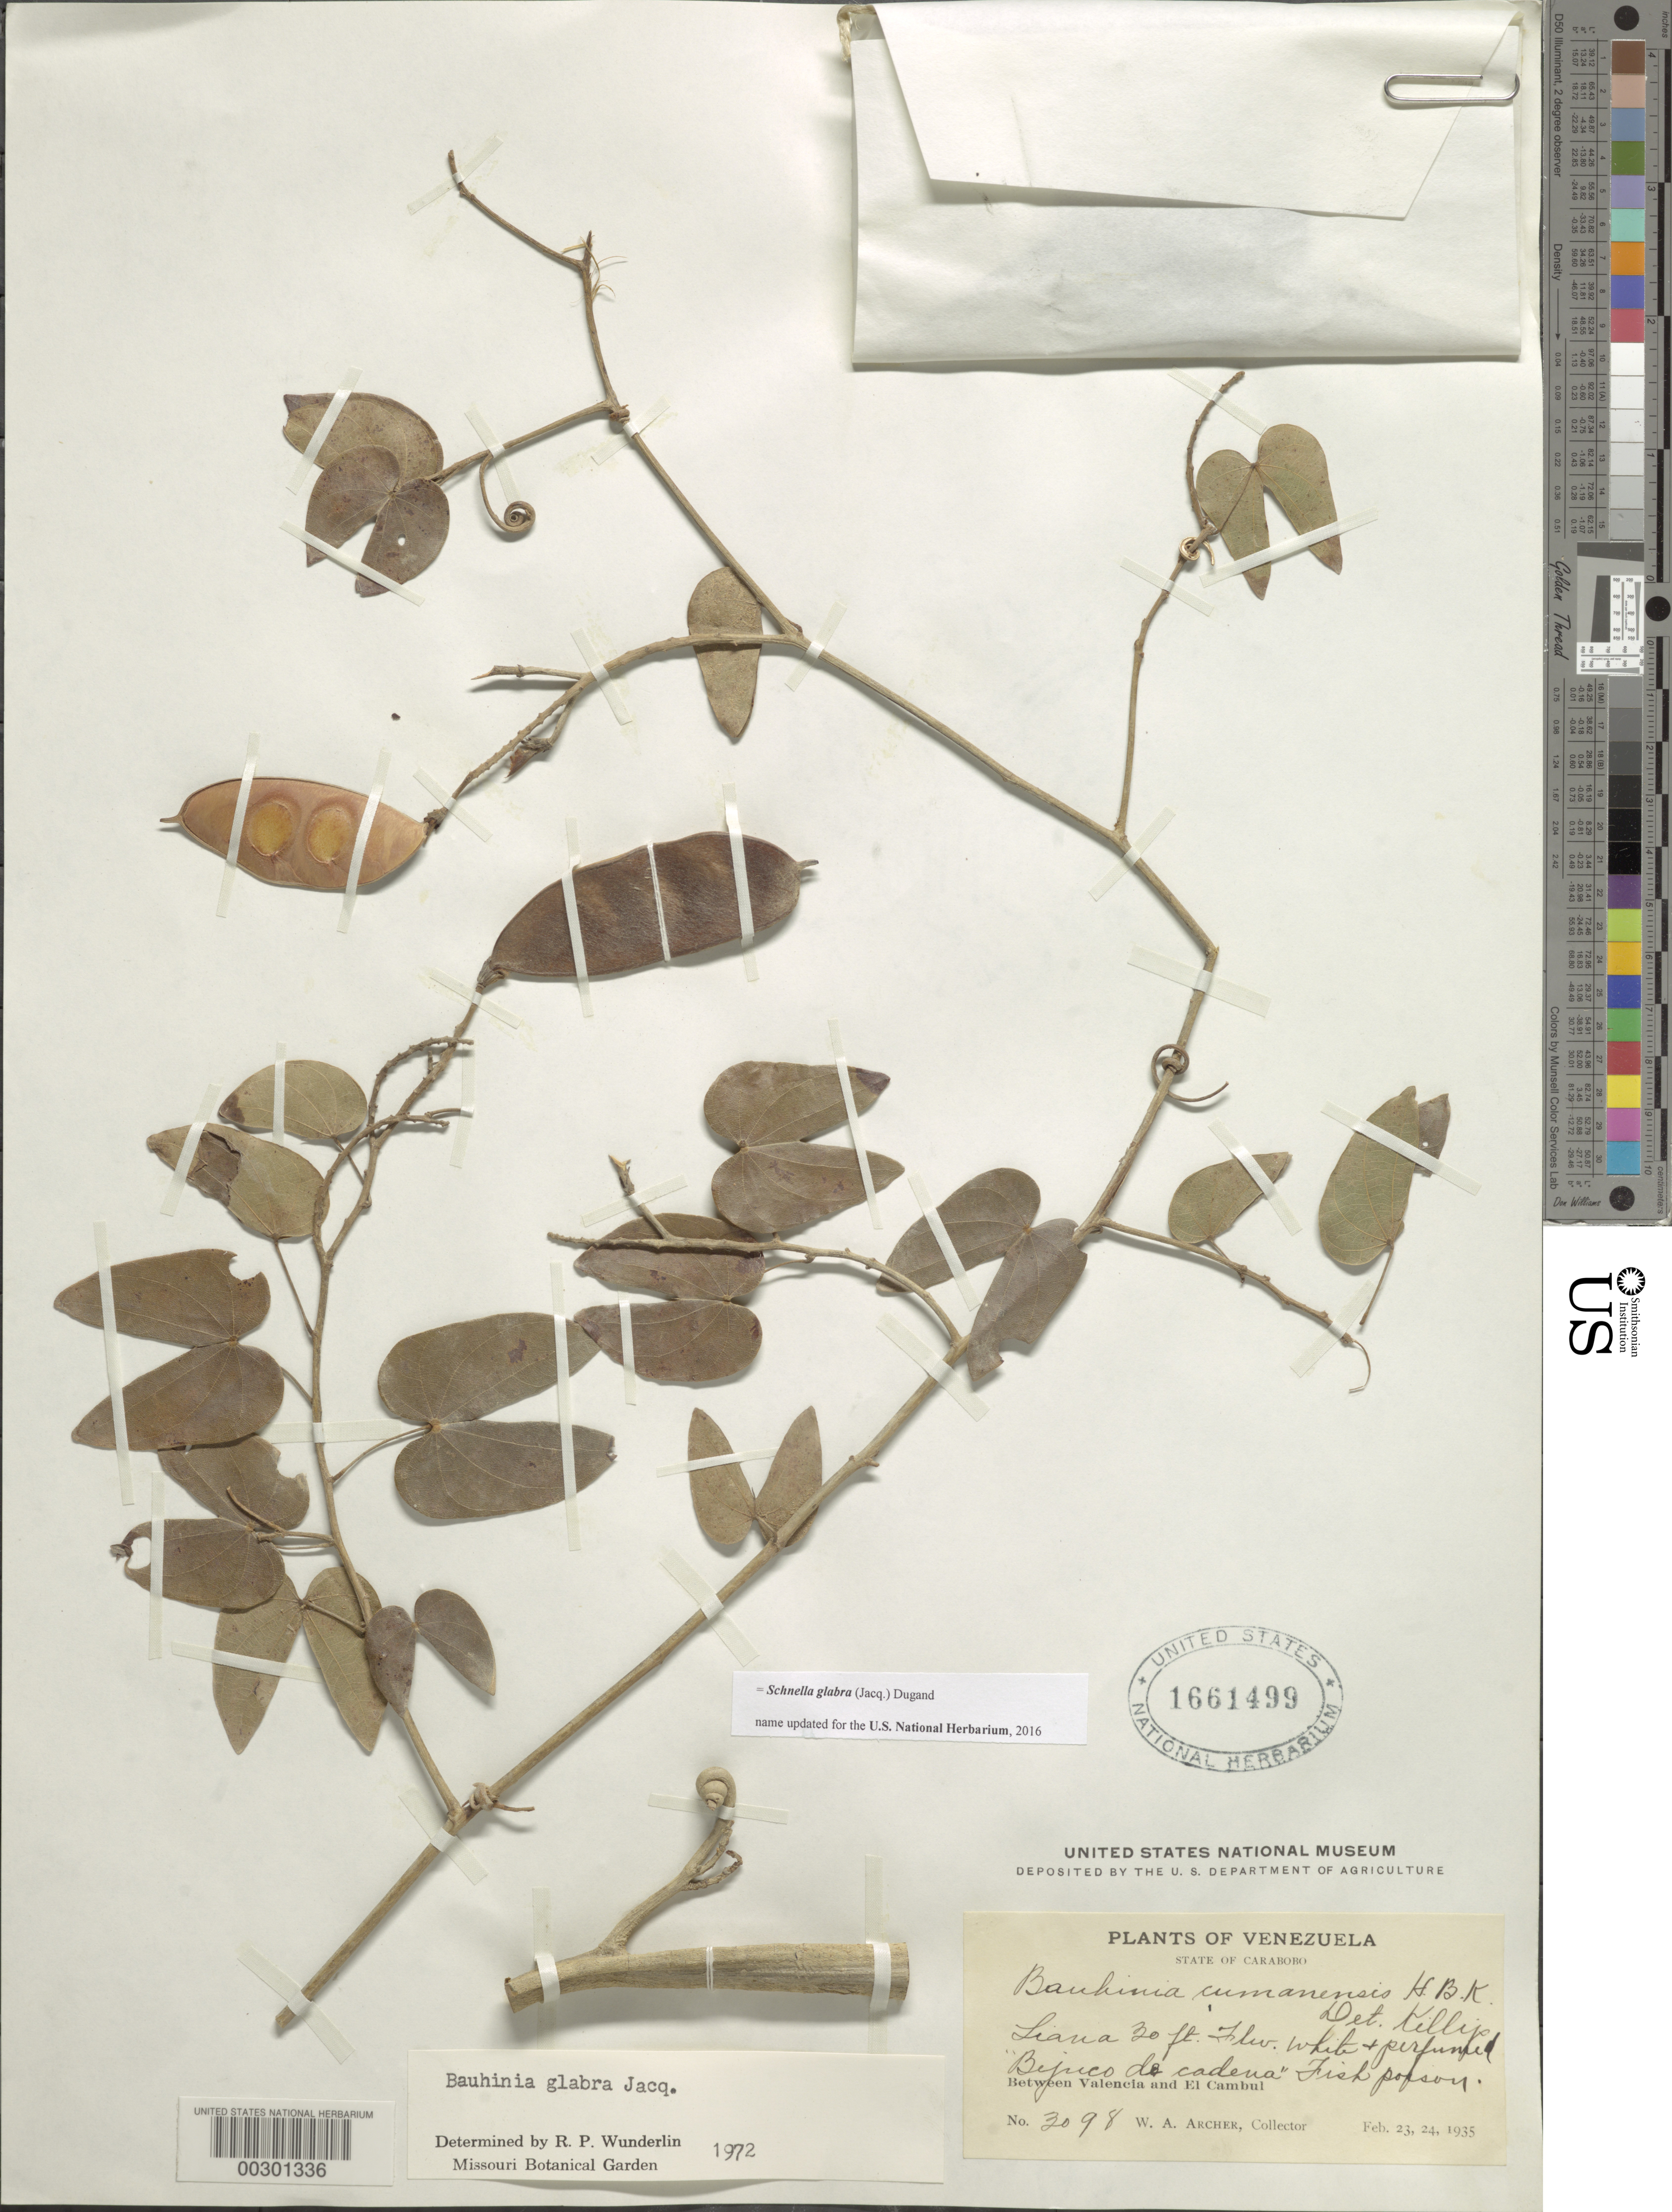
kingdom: Plantae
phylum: Tracheophyta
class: Magnoliopsida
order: Fabales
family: Fabaceae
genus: Schnella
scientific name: Schnella glabra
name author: (Jacq.) Dugand G.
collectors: W. A. Archer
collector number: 3098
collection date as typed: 23 Feb 1935 and 24 Feb 1935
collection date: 1935-02-23,1935-02-24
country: Venezuela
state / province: Carabobo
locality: Between valencia and el cambul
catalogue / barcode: US 1661499